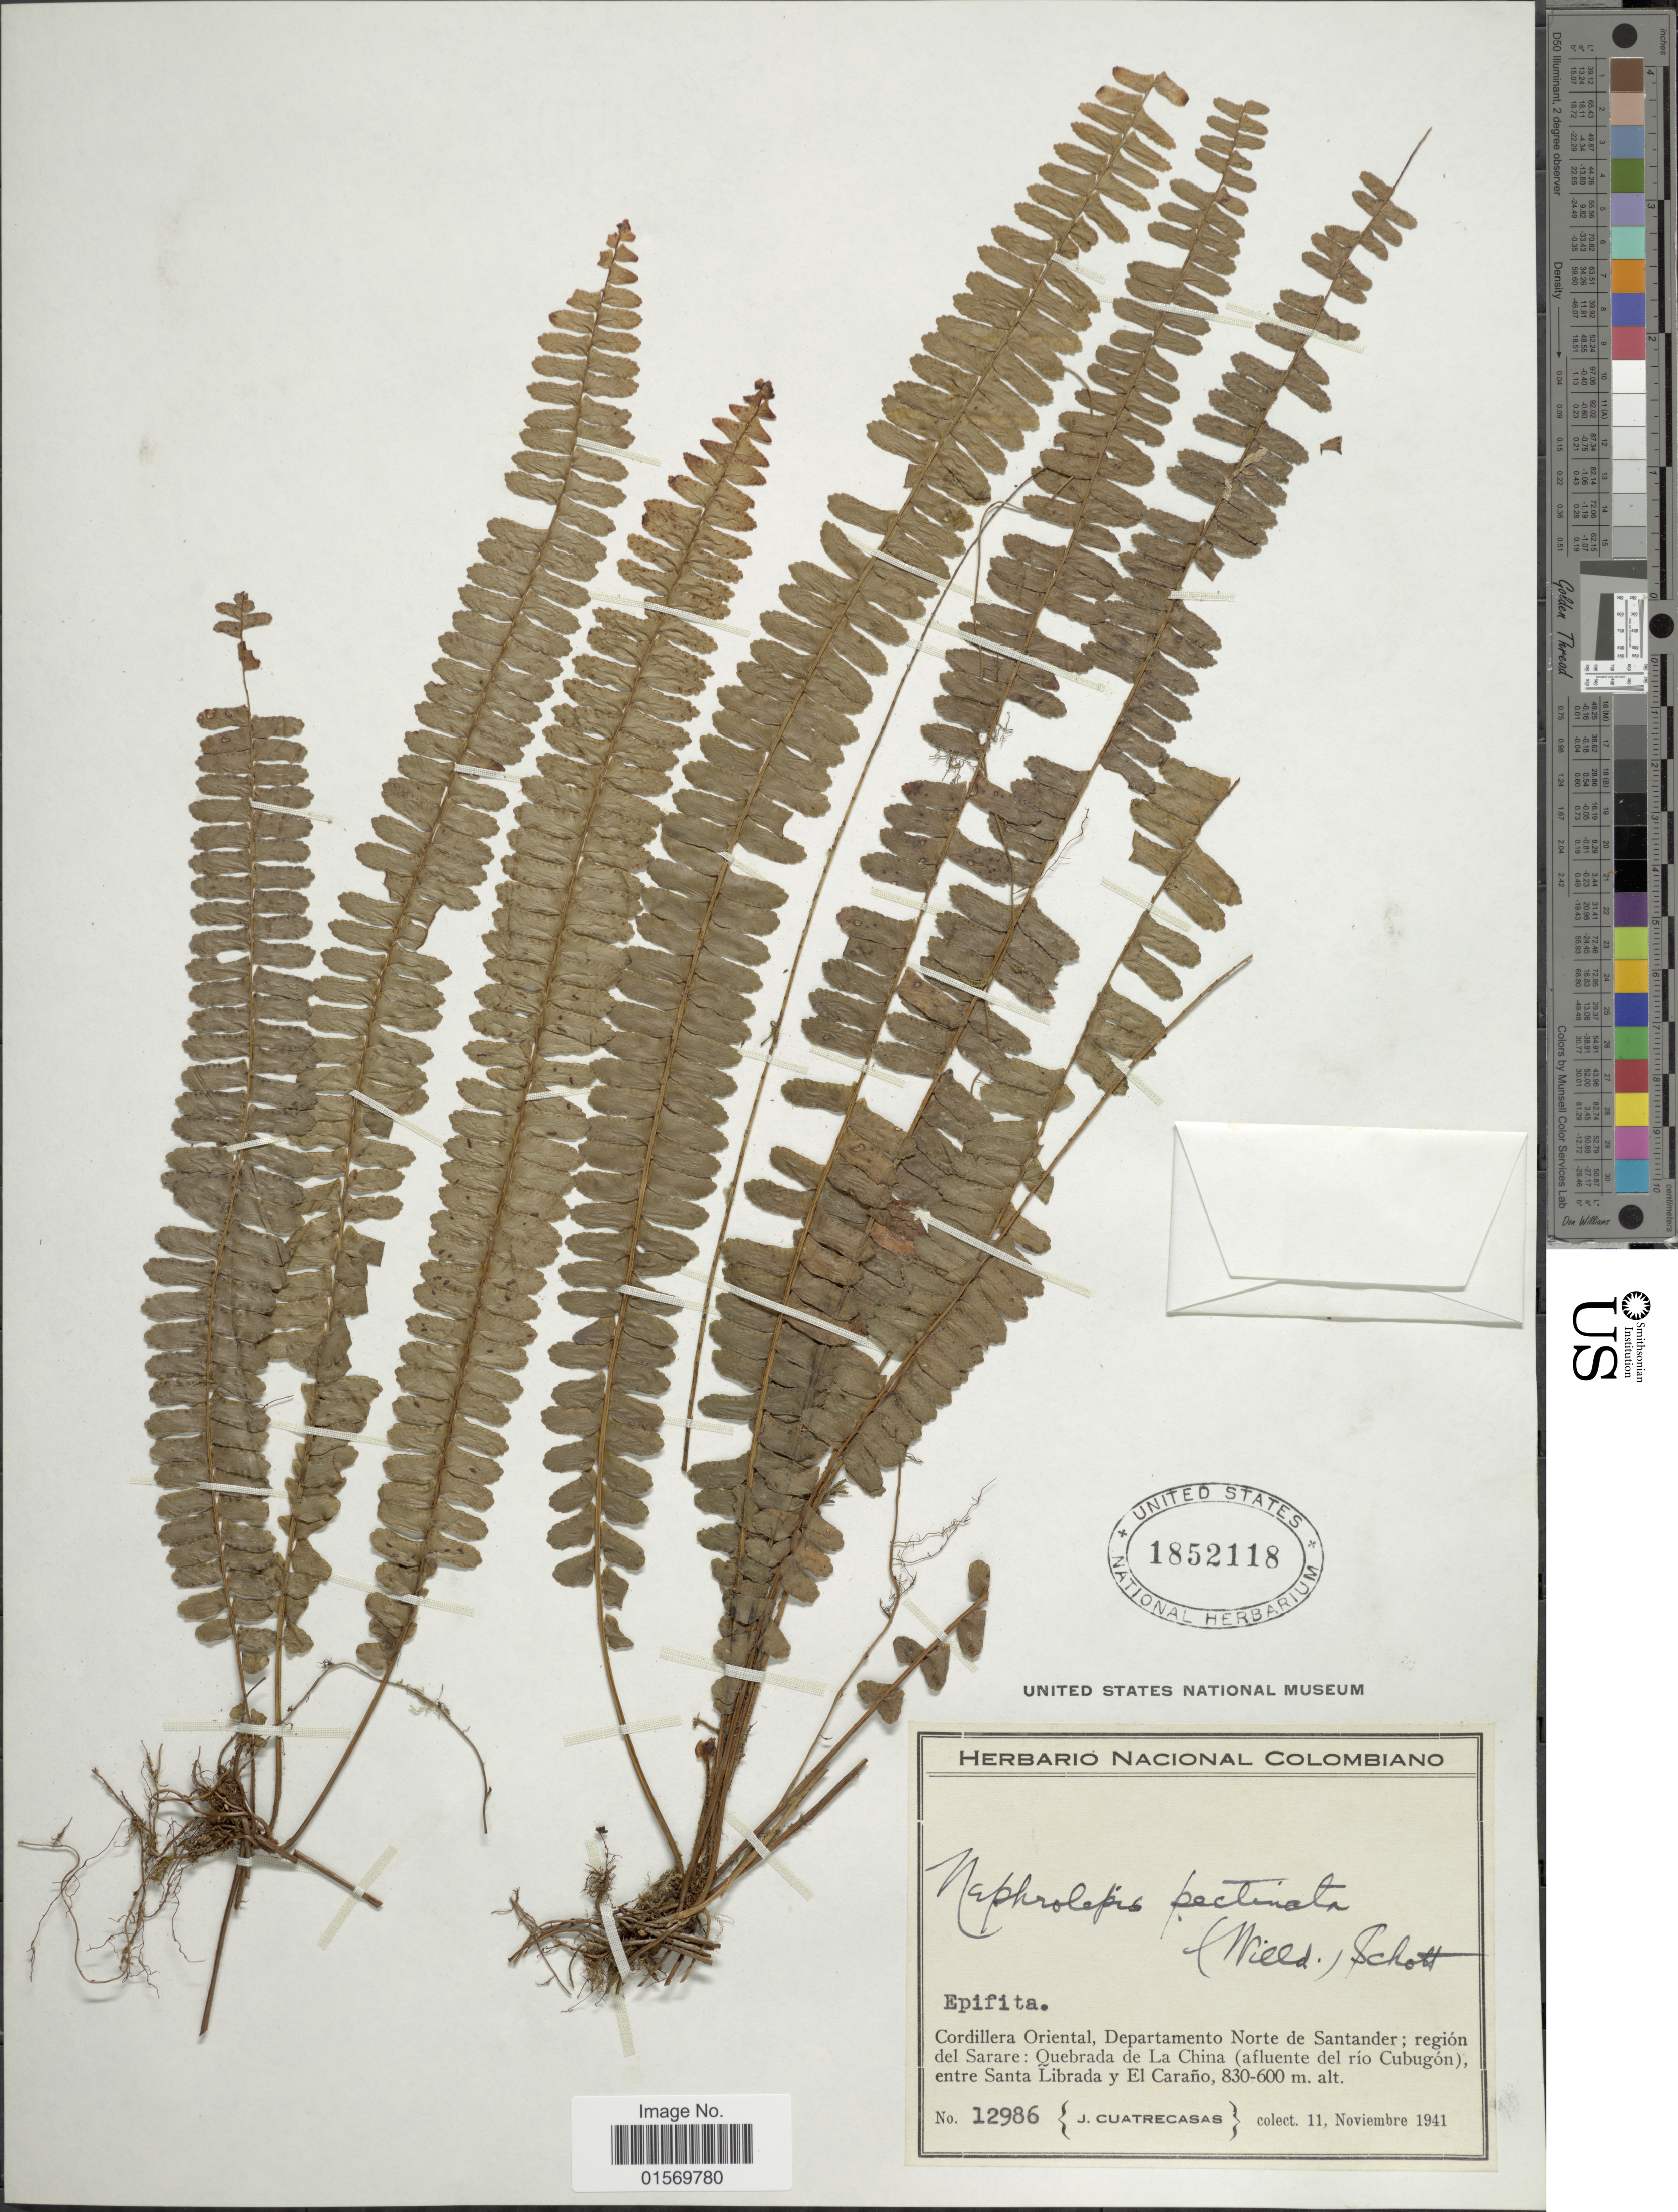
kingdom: Plantae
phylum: Tracheophyta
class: Polypodiopsida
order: Polypodiales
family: Nephrolepidaceae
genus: Nephrolepis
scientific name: Nephrolepis pectinata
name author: (Willd.) Schott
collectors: J. Cuatrecasas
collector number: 12986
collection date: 1941-11-11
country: Colombia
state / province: Norte de Santander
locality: Cordillera Oriental, region del Sarare, Quebrada de La China (afluente del rio Cubugon), entre Santa Librada y El Caraño.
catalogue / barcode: US 1852118